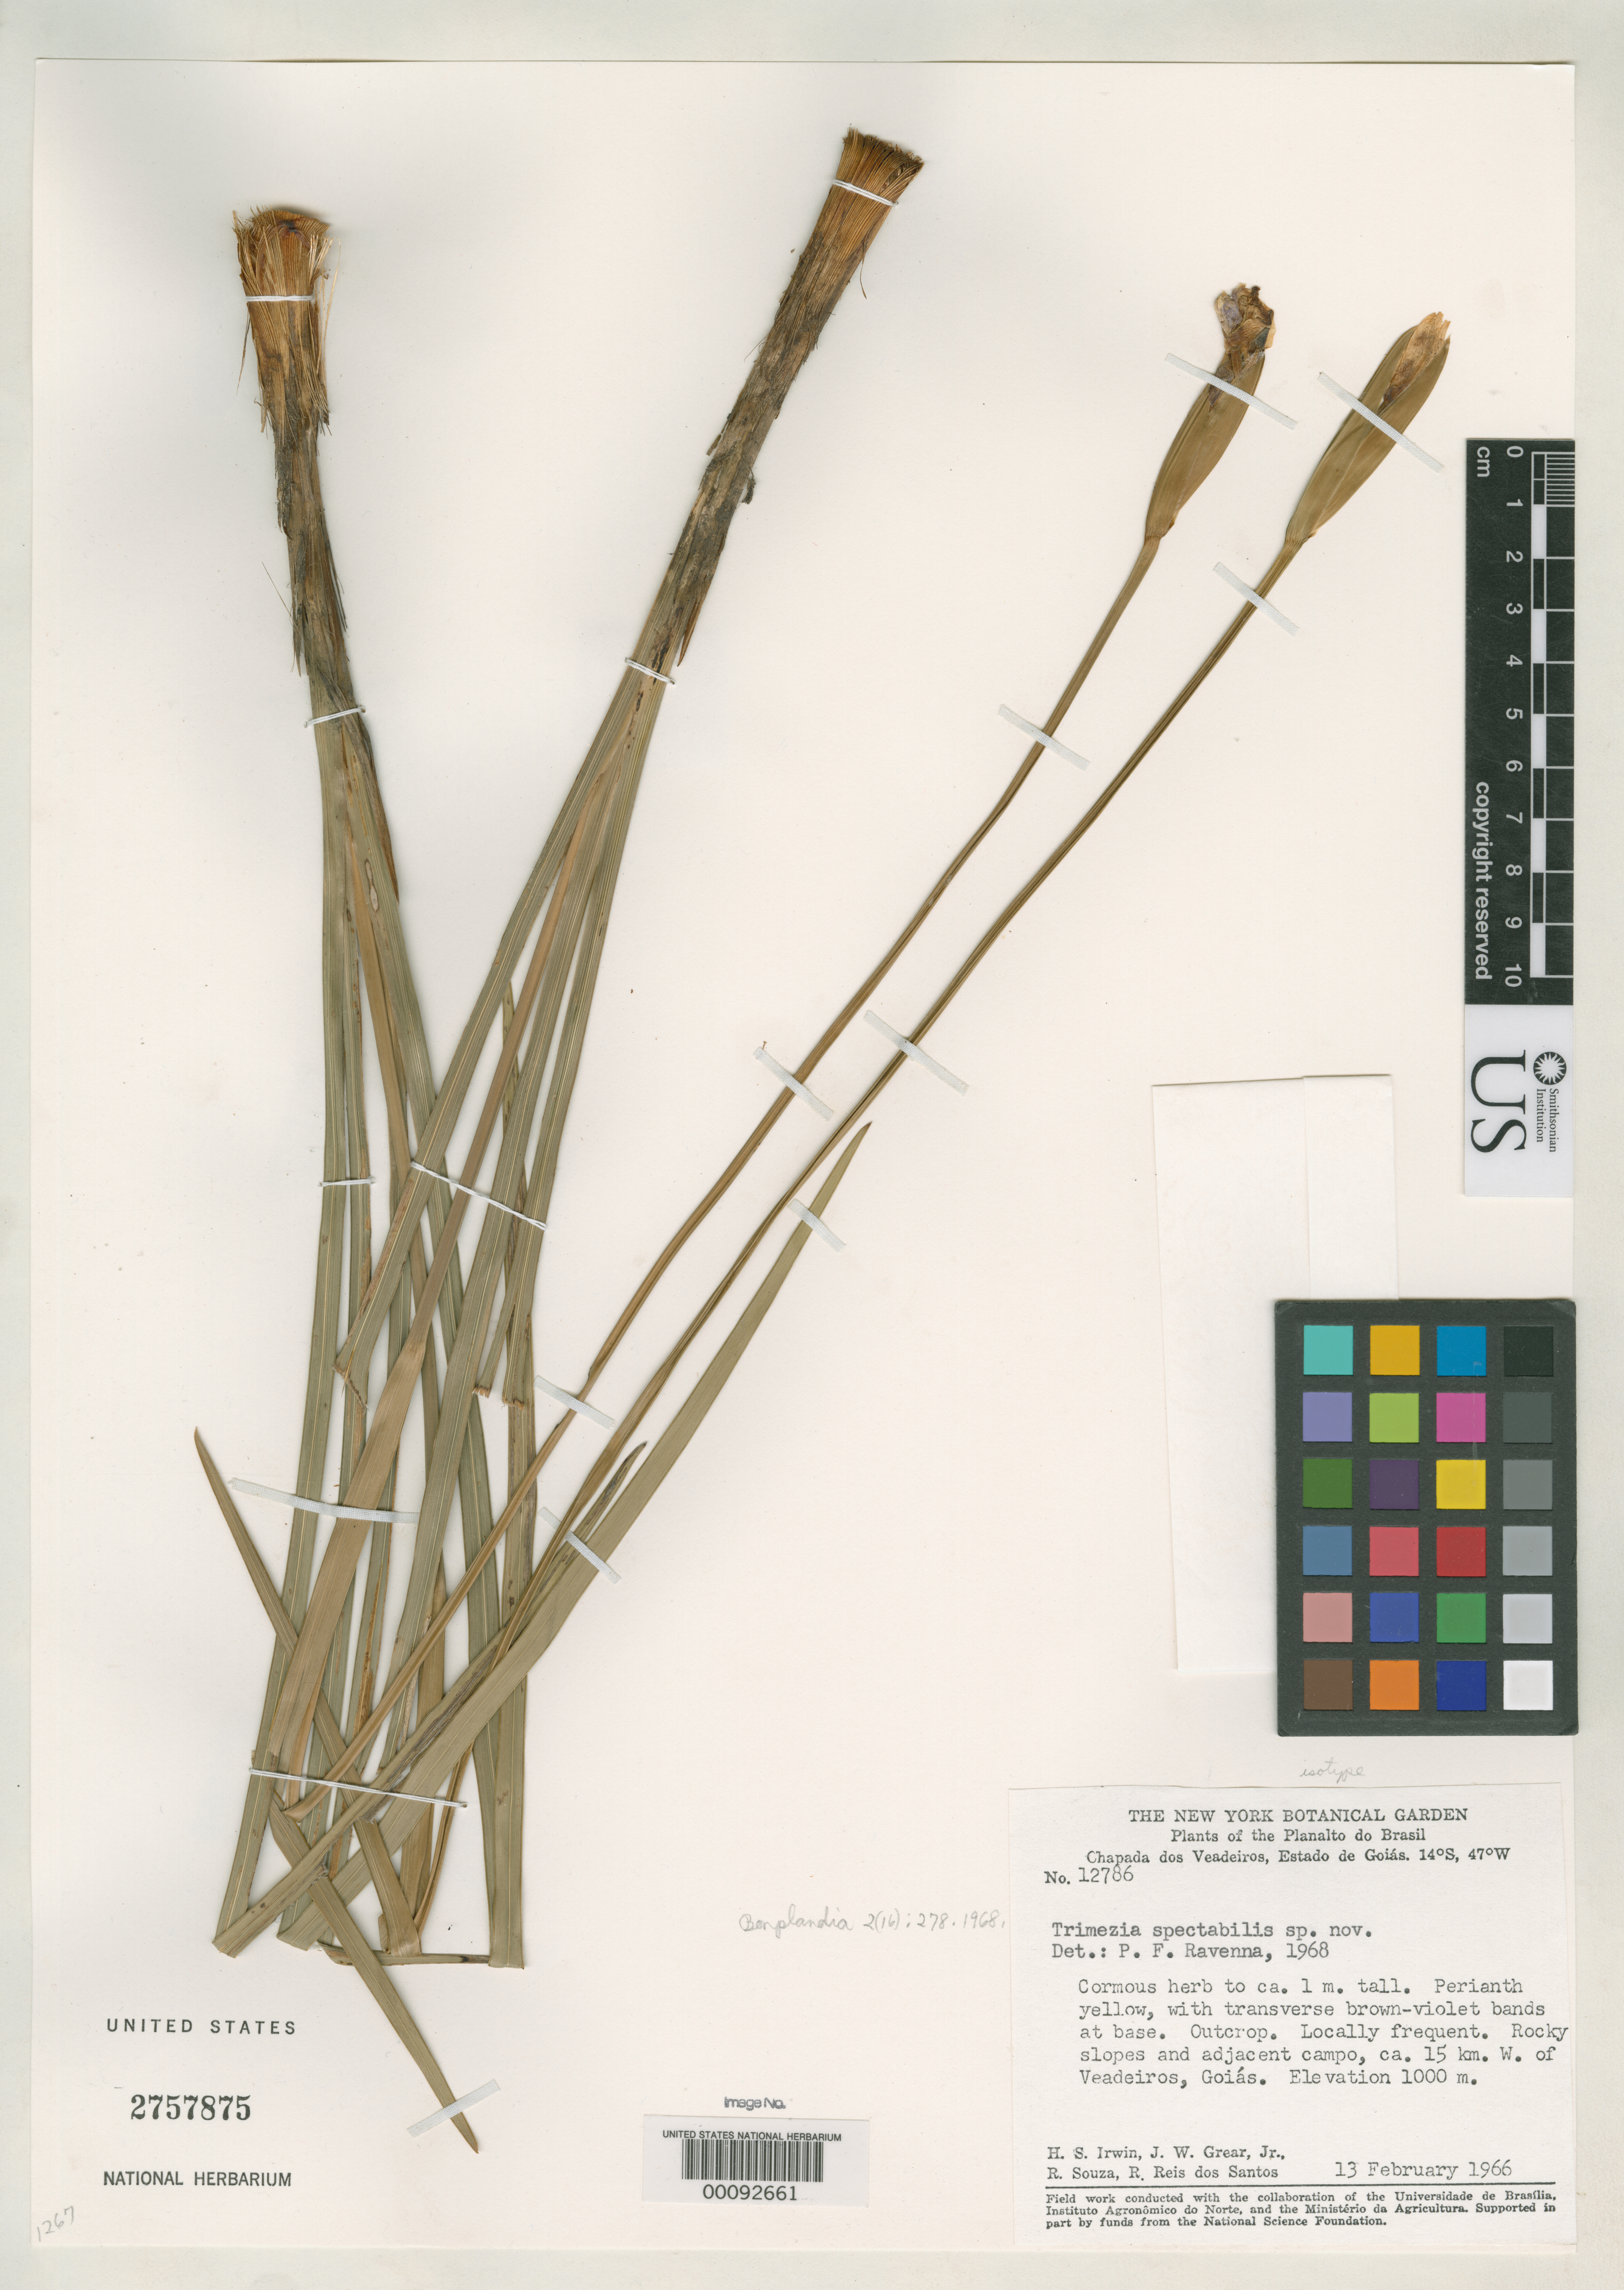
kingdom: Plantae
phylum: Tracheophyta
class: Liliopsida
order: Asparagales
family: Iridaceae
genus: Trimezia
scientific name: Trimezia spectabilis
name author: Ravenna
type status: Isotype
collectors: H. Irwin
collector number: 12786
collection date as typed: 13 Feb 1966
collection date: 1966-02-13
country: Brazil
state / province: Goiás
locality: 15 km. W of Veadeiros.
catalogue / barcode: US 2757875